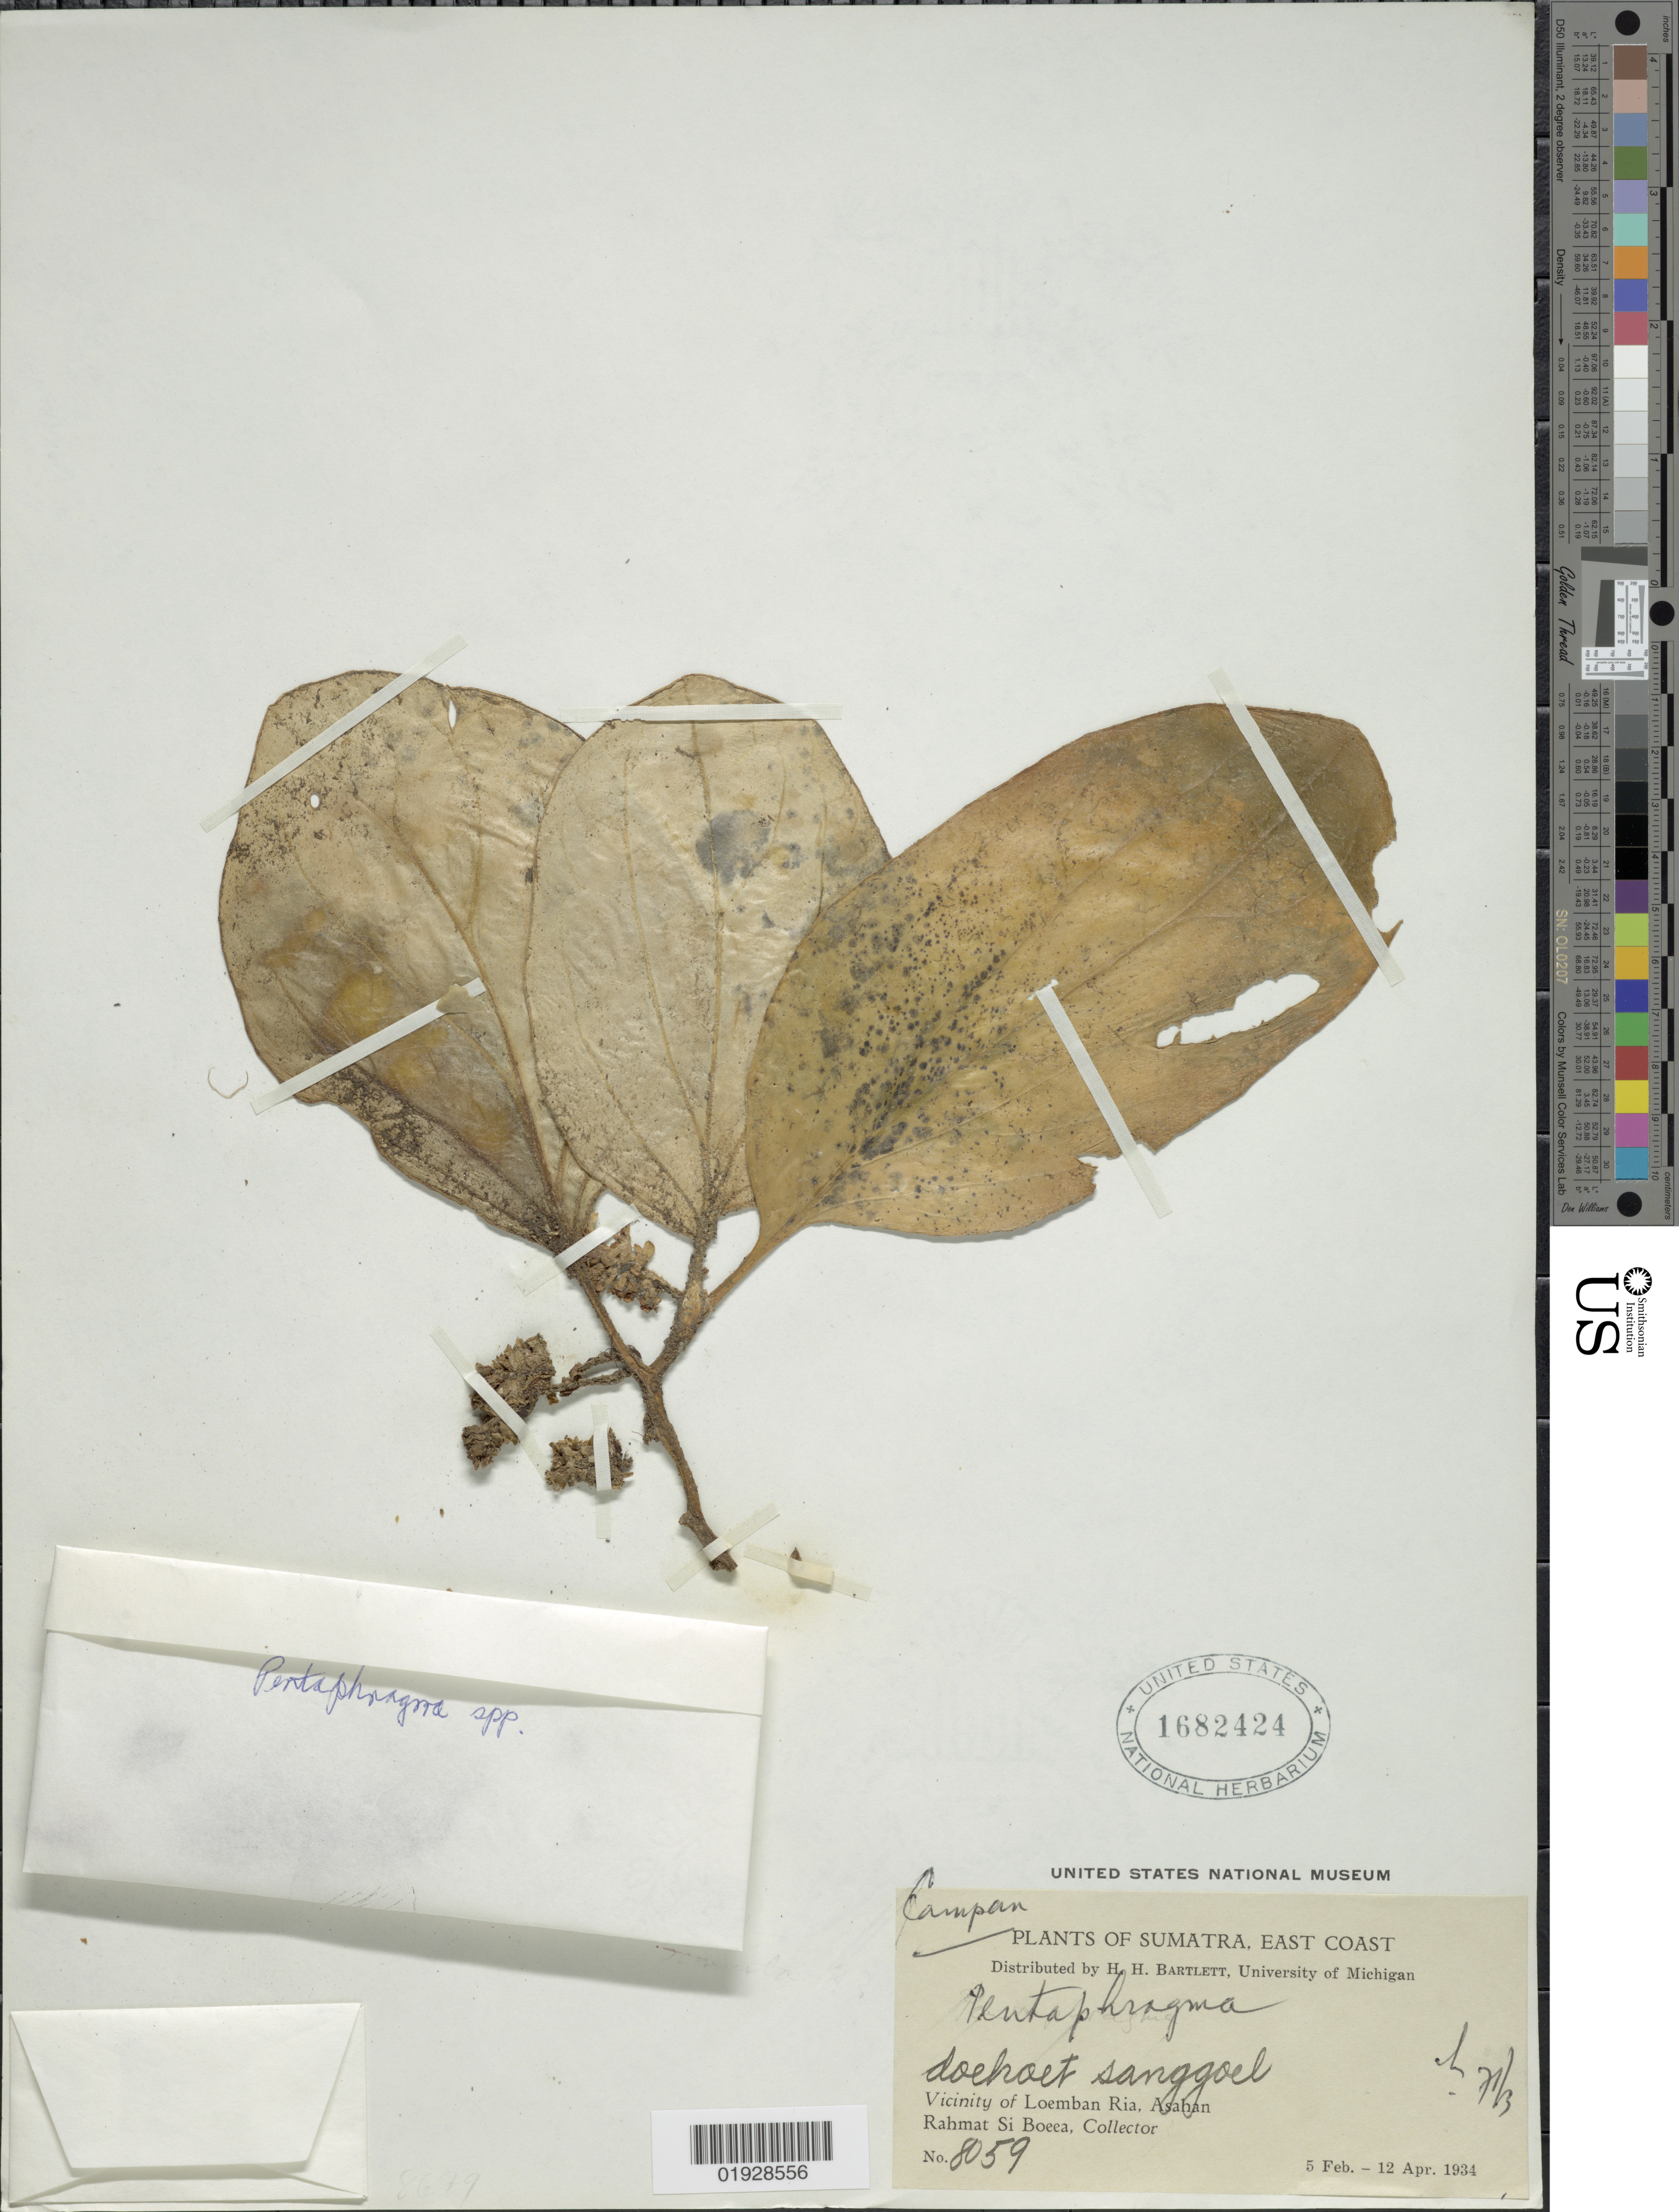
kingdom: Plantae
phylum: Tracheophyta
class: Magnoliopsida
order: Asterales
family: Pentaphragmataceae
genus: Pentaphragma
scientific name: Pentaphragma sp.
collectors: Rahmat Si Boeea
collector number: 8059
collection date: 1934-02-05/1934-04-12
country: Indonesia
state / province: Sumatra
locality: East Coast. doehoet sanggoel [unsure placement] Vicinity of Loemban Ria, Asahan.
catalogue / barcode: US 1682424